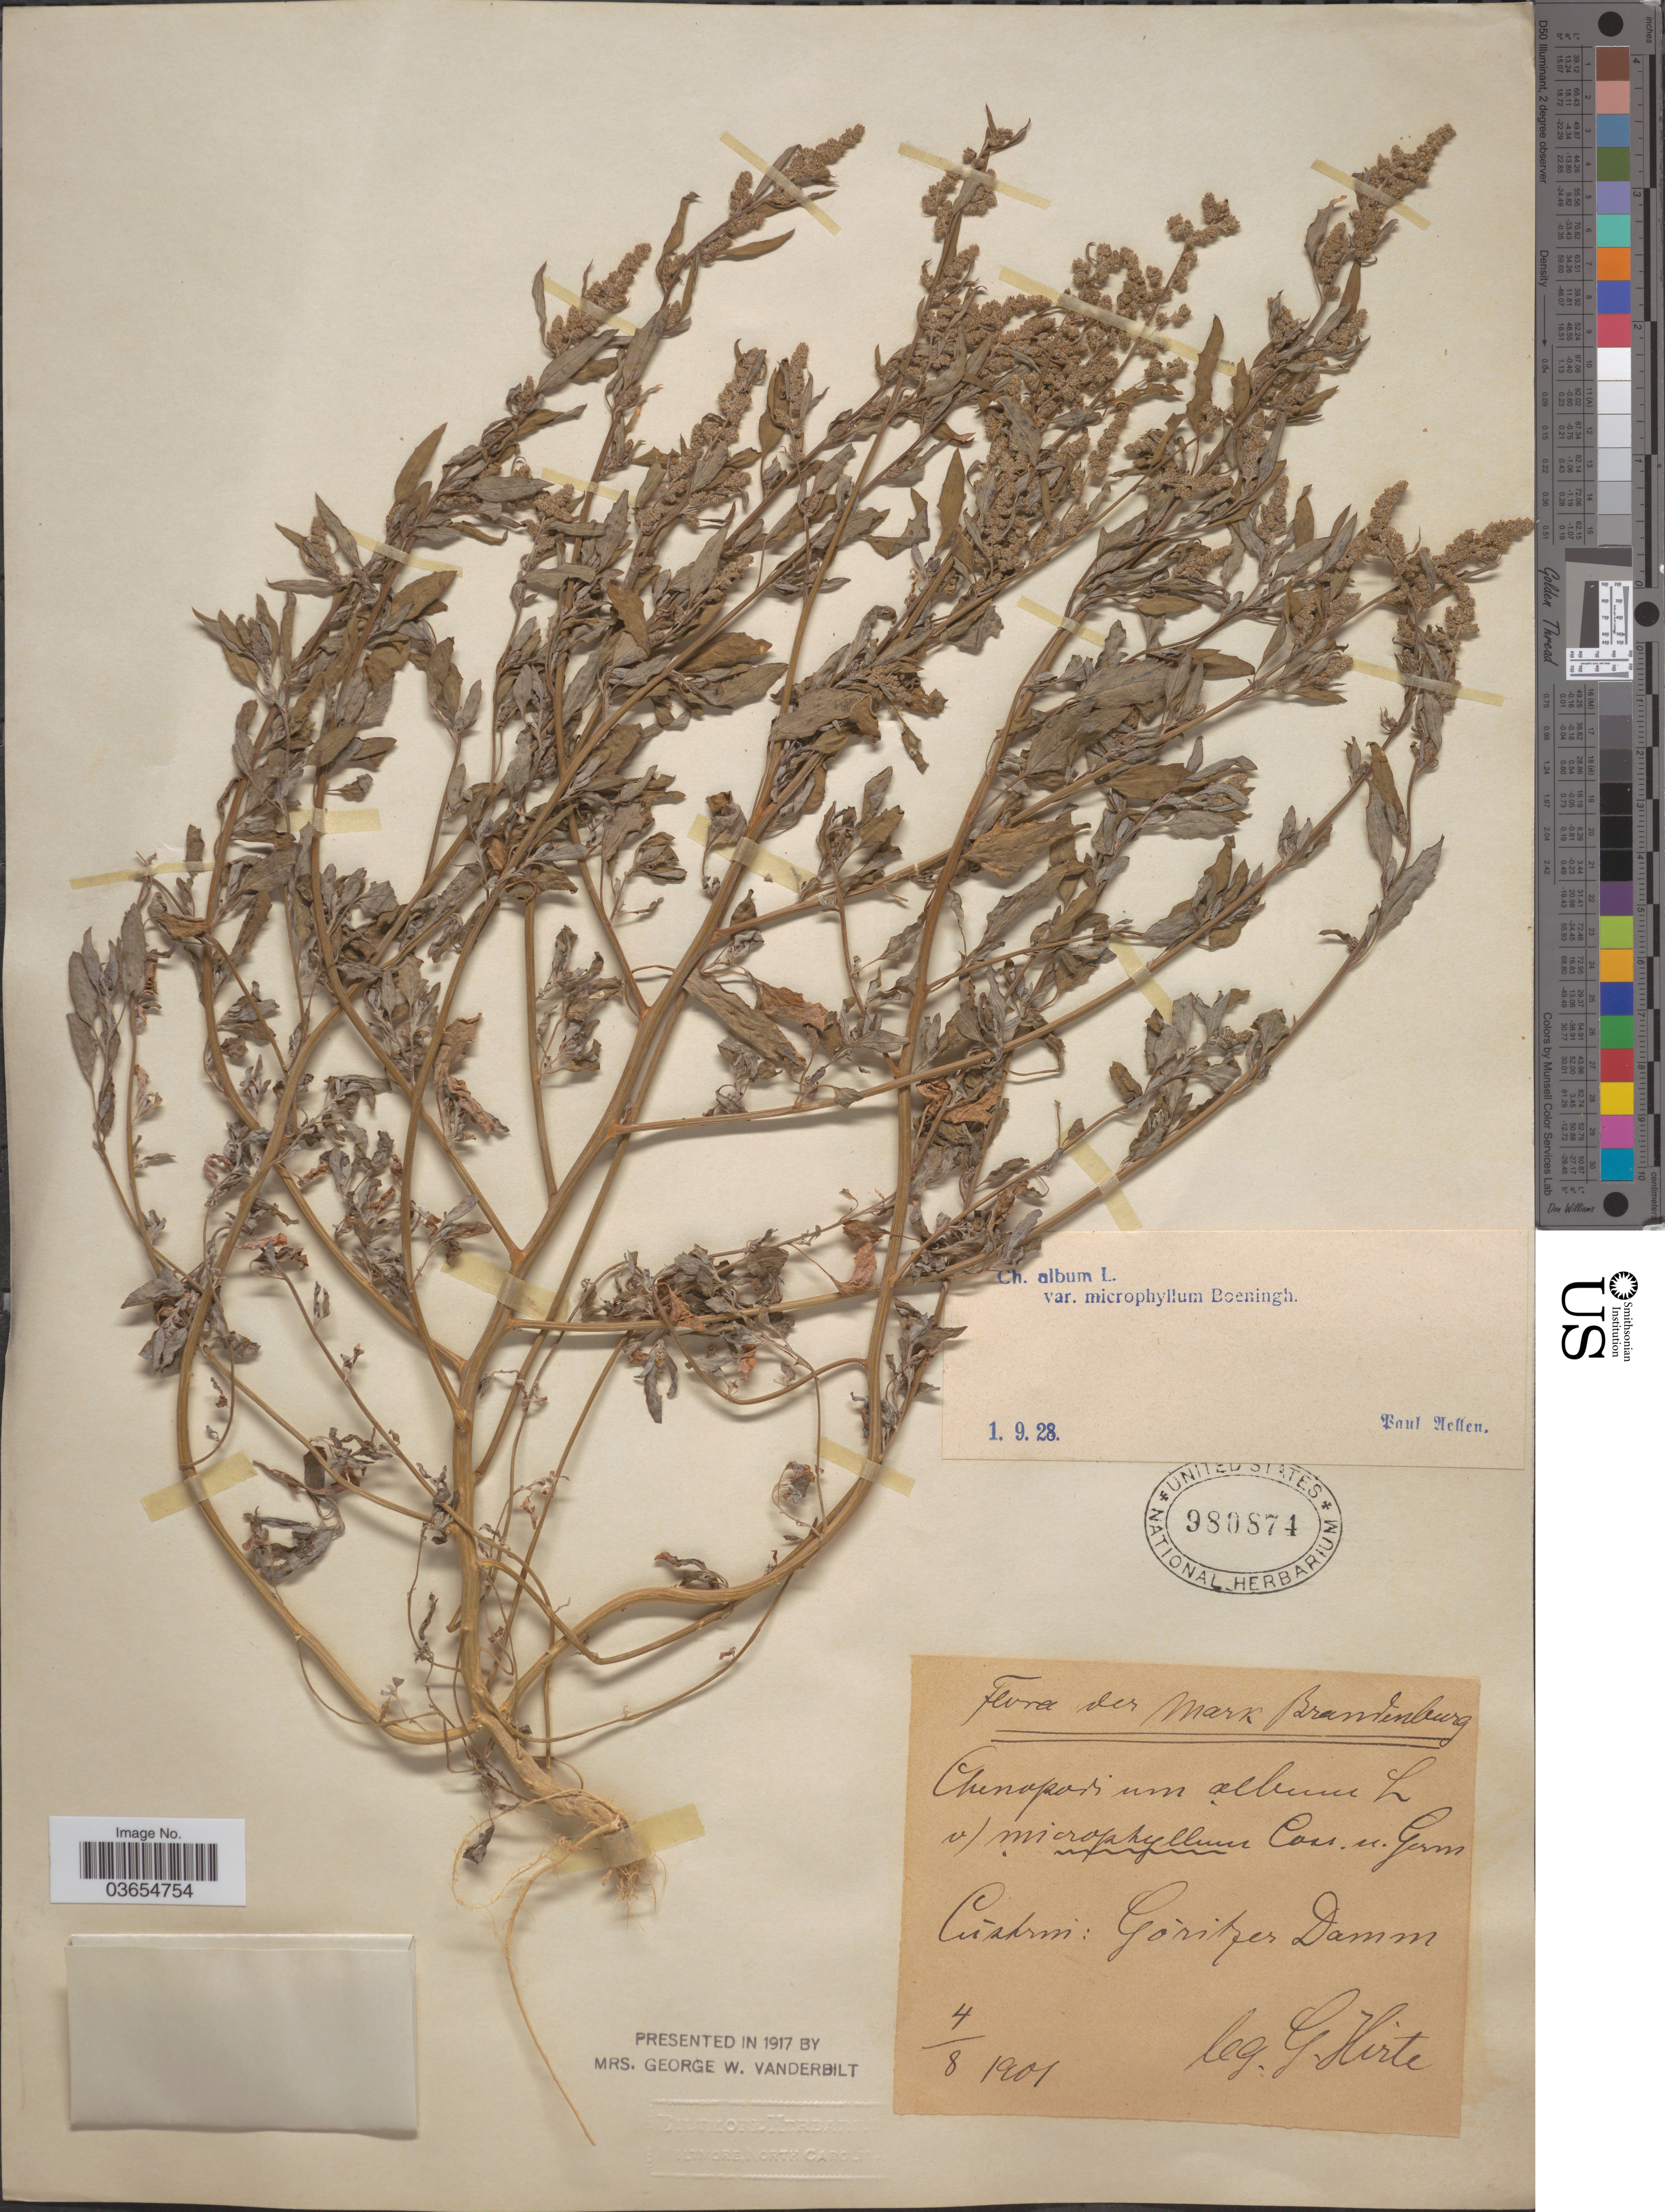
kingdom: Plantae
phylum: Tracheophyta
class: Magnoliopsida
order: Caryophyllales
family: Amaranthaceae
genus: Chenopodium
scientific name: Chenopodium album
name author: L.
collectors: G. Hirte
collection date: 1901-08-04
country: Germany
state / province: Brandenburg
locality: Mark Brandenburg. Cústrin [interpreted]: Góritper [interpreted] Damm.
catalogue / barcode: US 980874